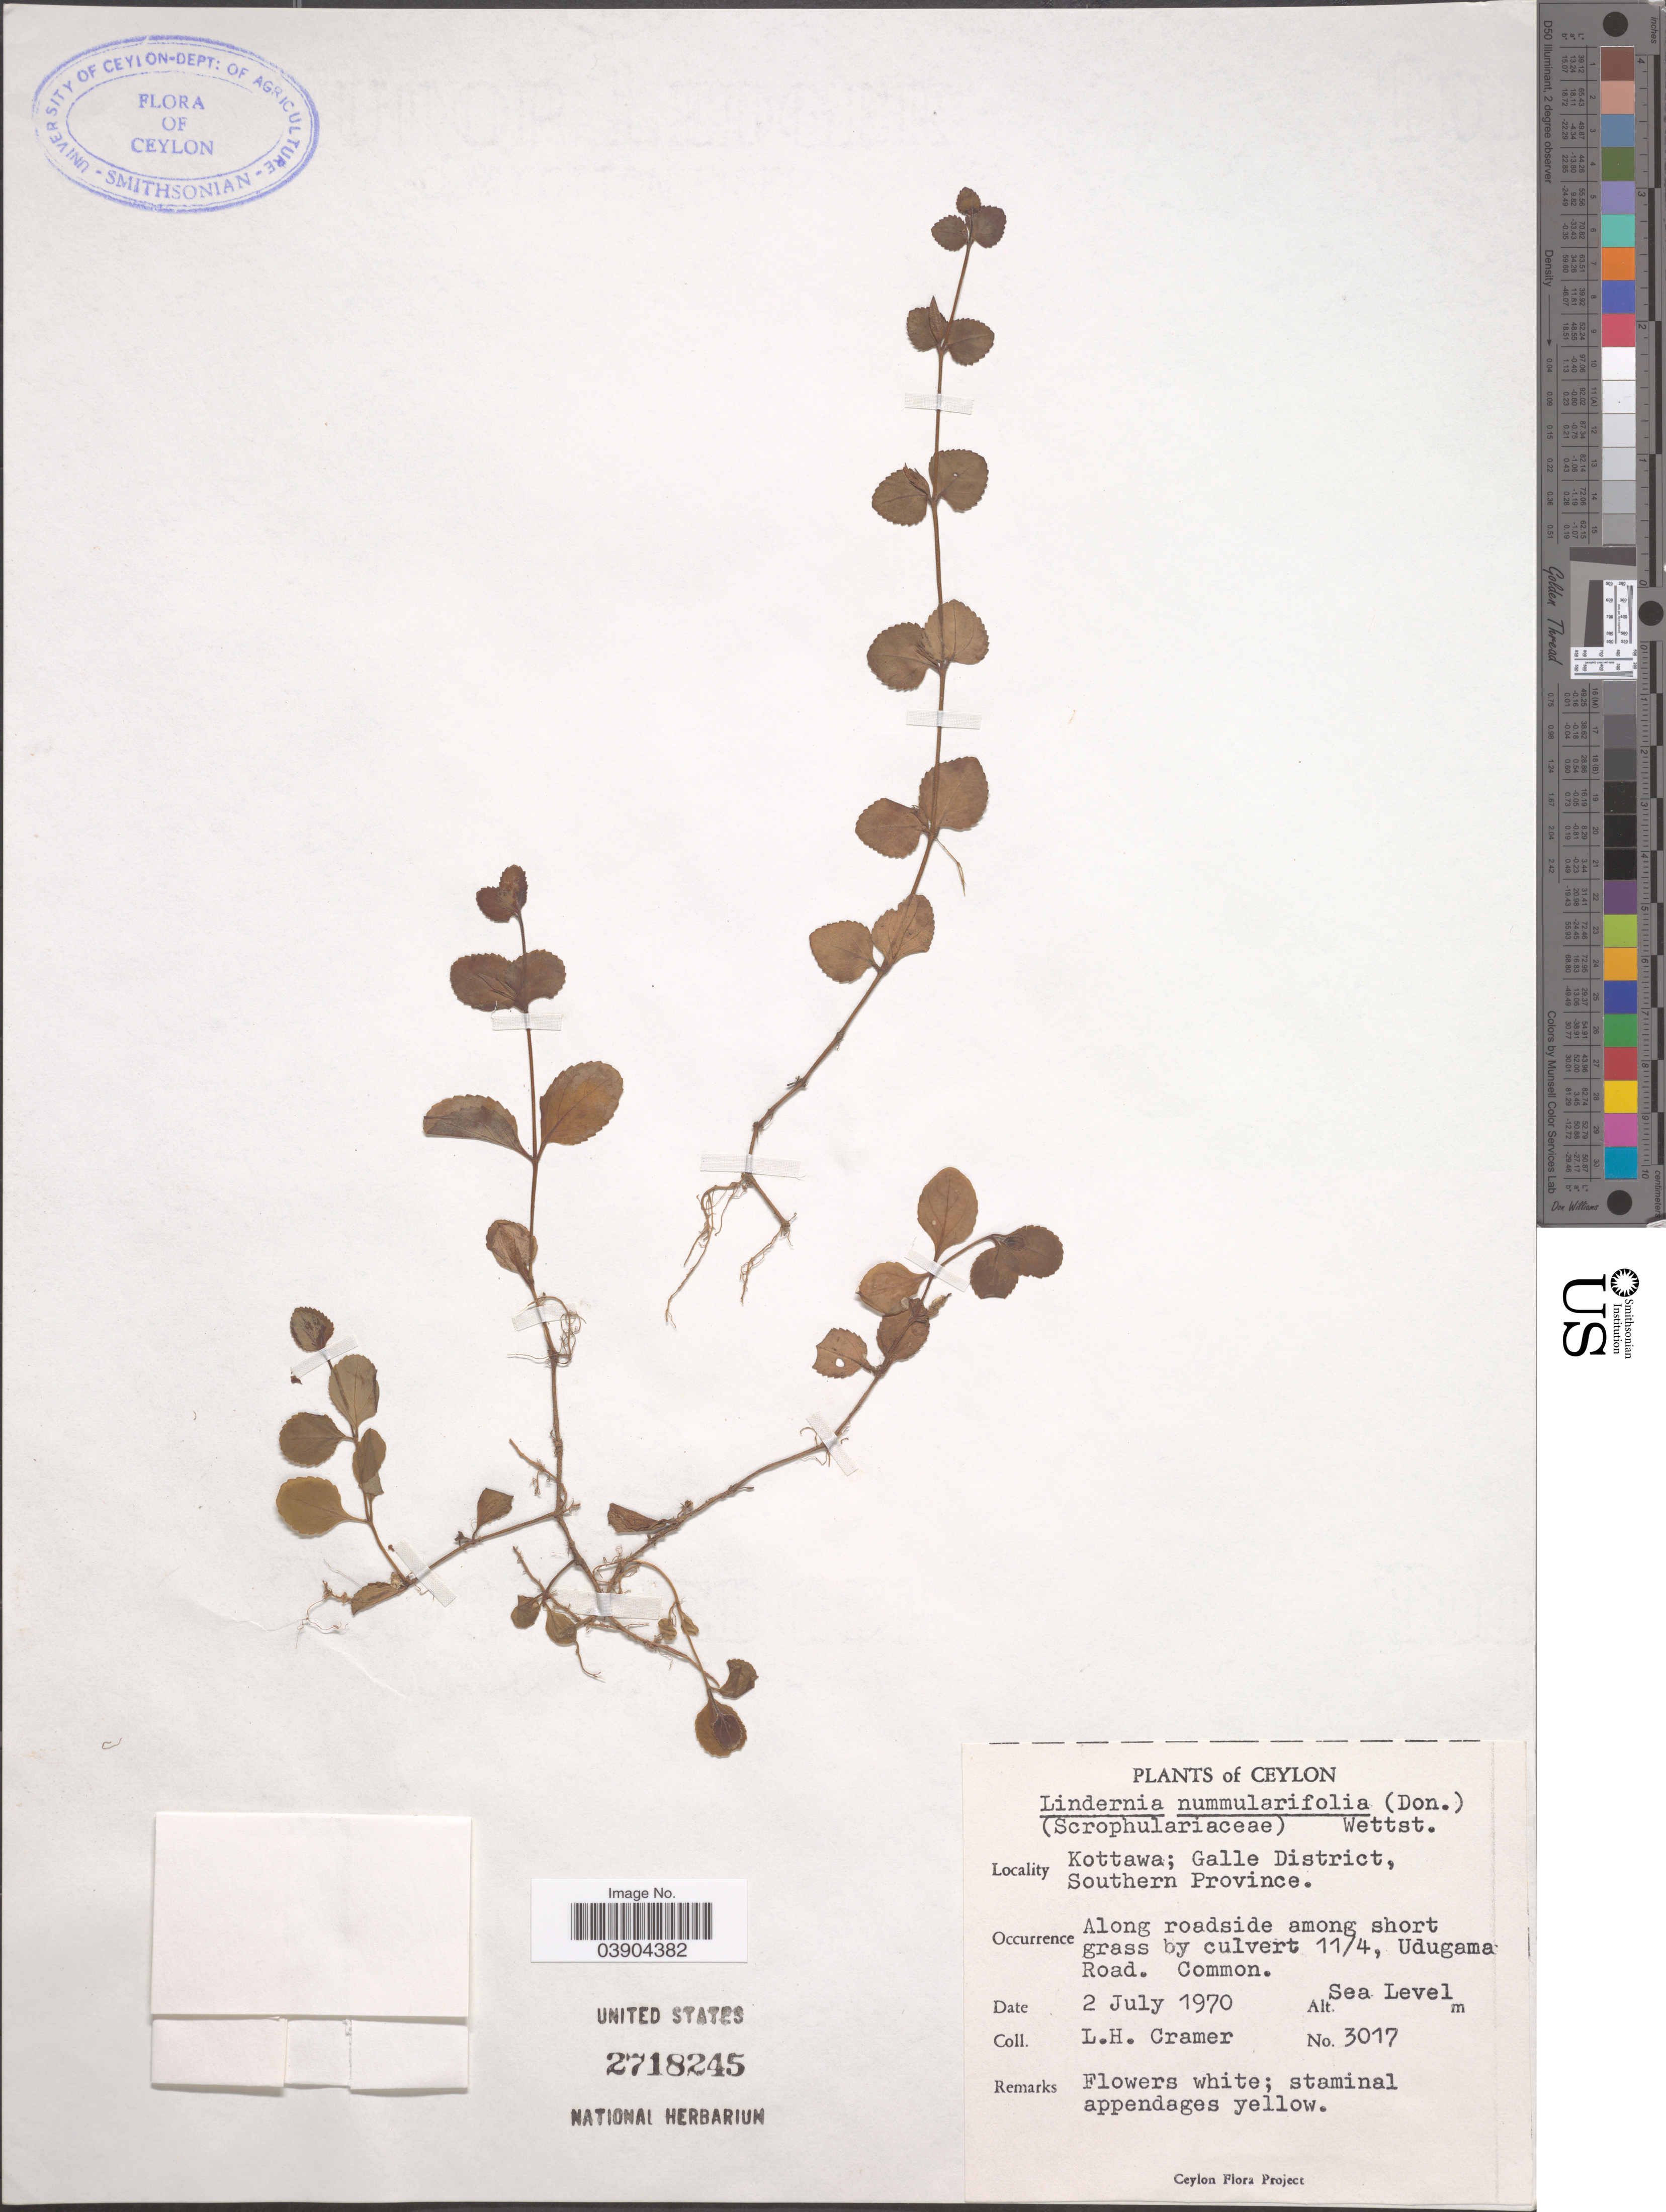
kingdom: Plantae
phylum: Tracheophyta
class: Magnoliopsida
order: Lamiales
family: Linderniaceae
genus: Lindernia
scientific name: Lindernia nummulariifolia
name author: (D. Don) Wettst.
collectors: L. H. Cramer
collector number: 3017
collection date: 1970-07-02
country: Sri Lanka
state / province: Southern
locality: Ceylon. Kottawa; Galle District. Along roadside among short grass by culvert 11/4, Udugama Road.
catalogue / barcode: US 2718245